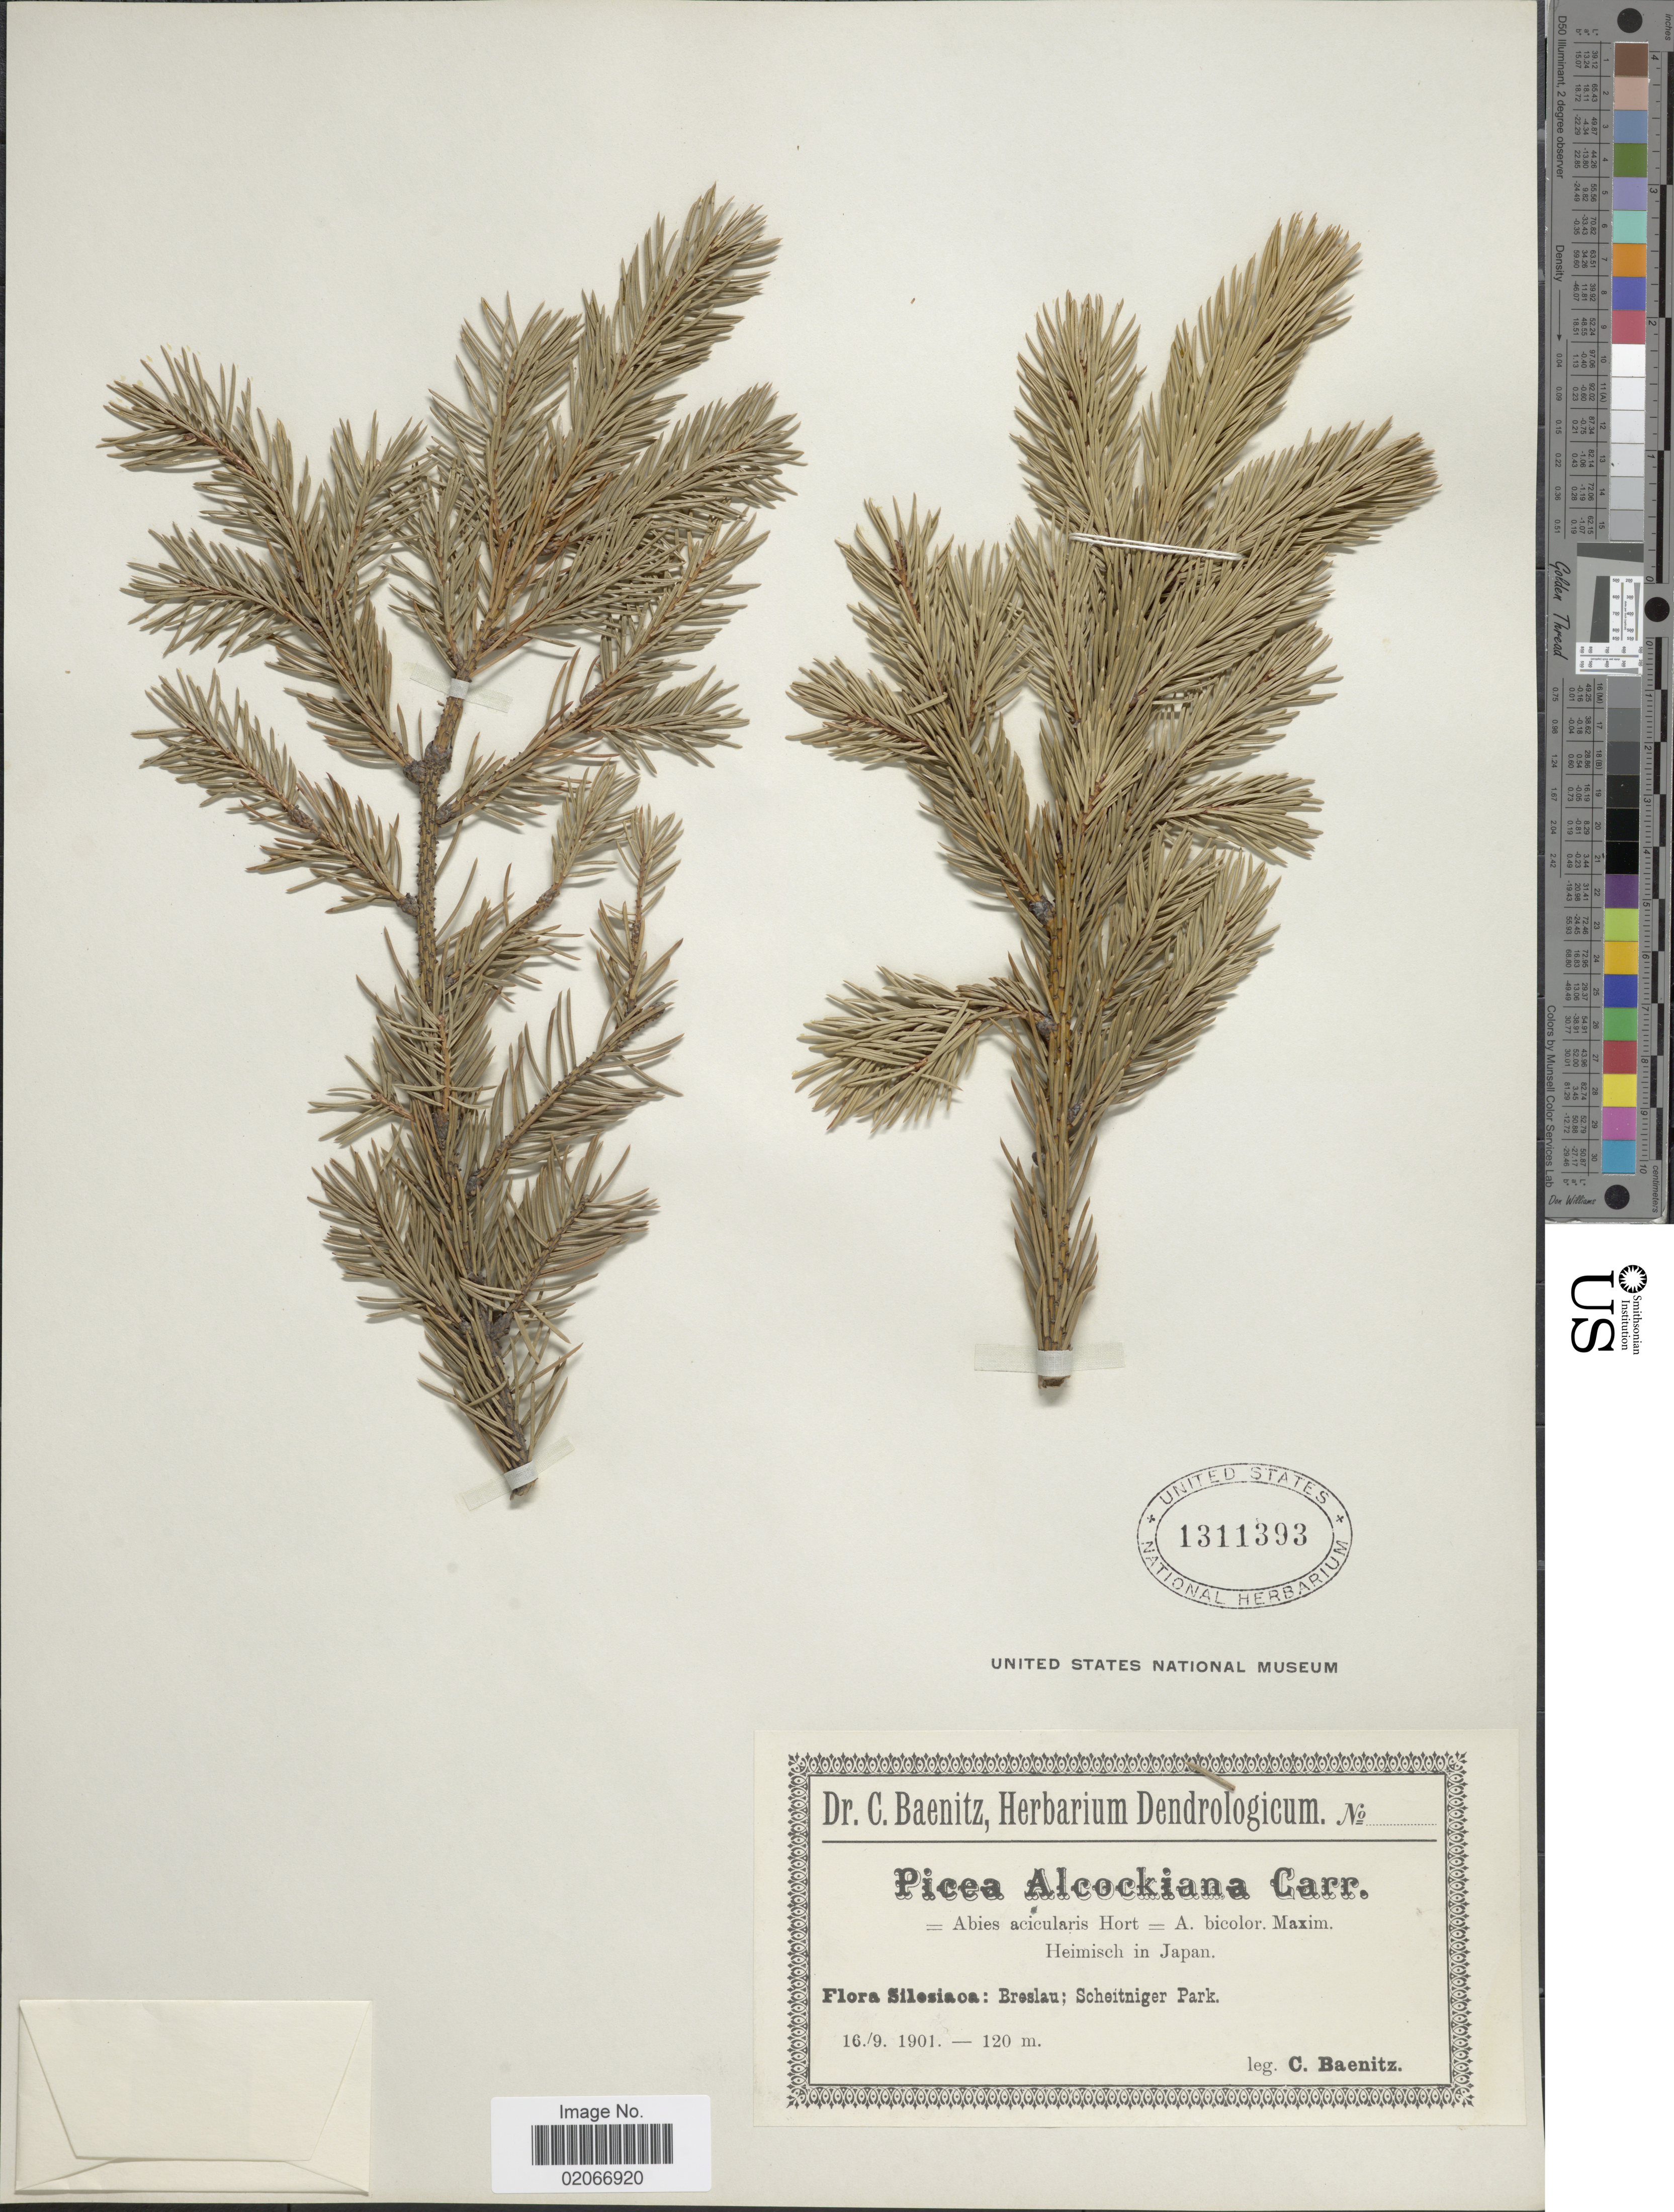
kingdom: Plantae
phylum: Tracheophyta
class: Pinopsida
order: Pinales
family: Pinaceae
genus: Picea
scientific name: Picea alcockiana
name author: Carrière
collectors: C. G. Baenitz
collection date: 1901-09-16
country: Poland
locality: Silesiaca: Breslau; Scheitniger Park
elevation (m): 120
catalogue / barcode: US 1311393